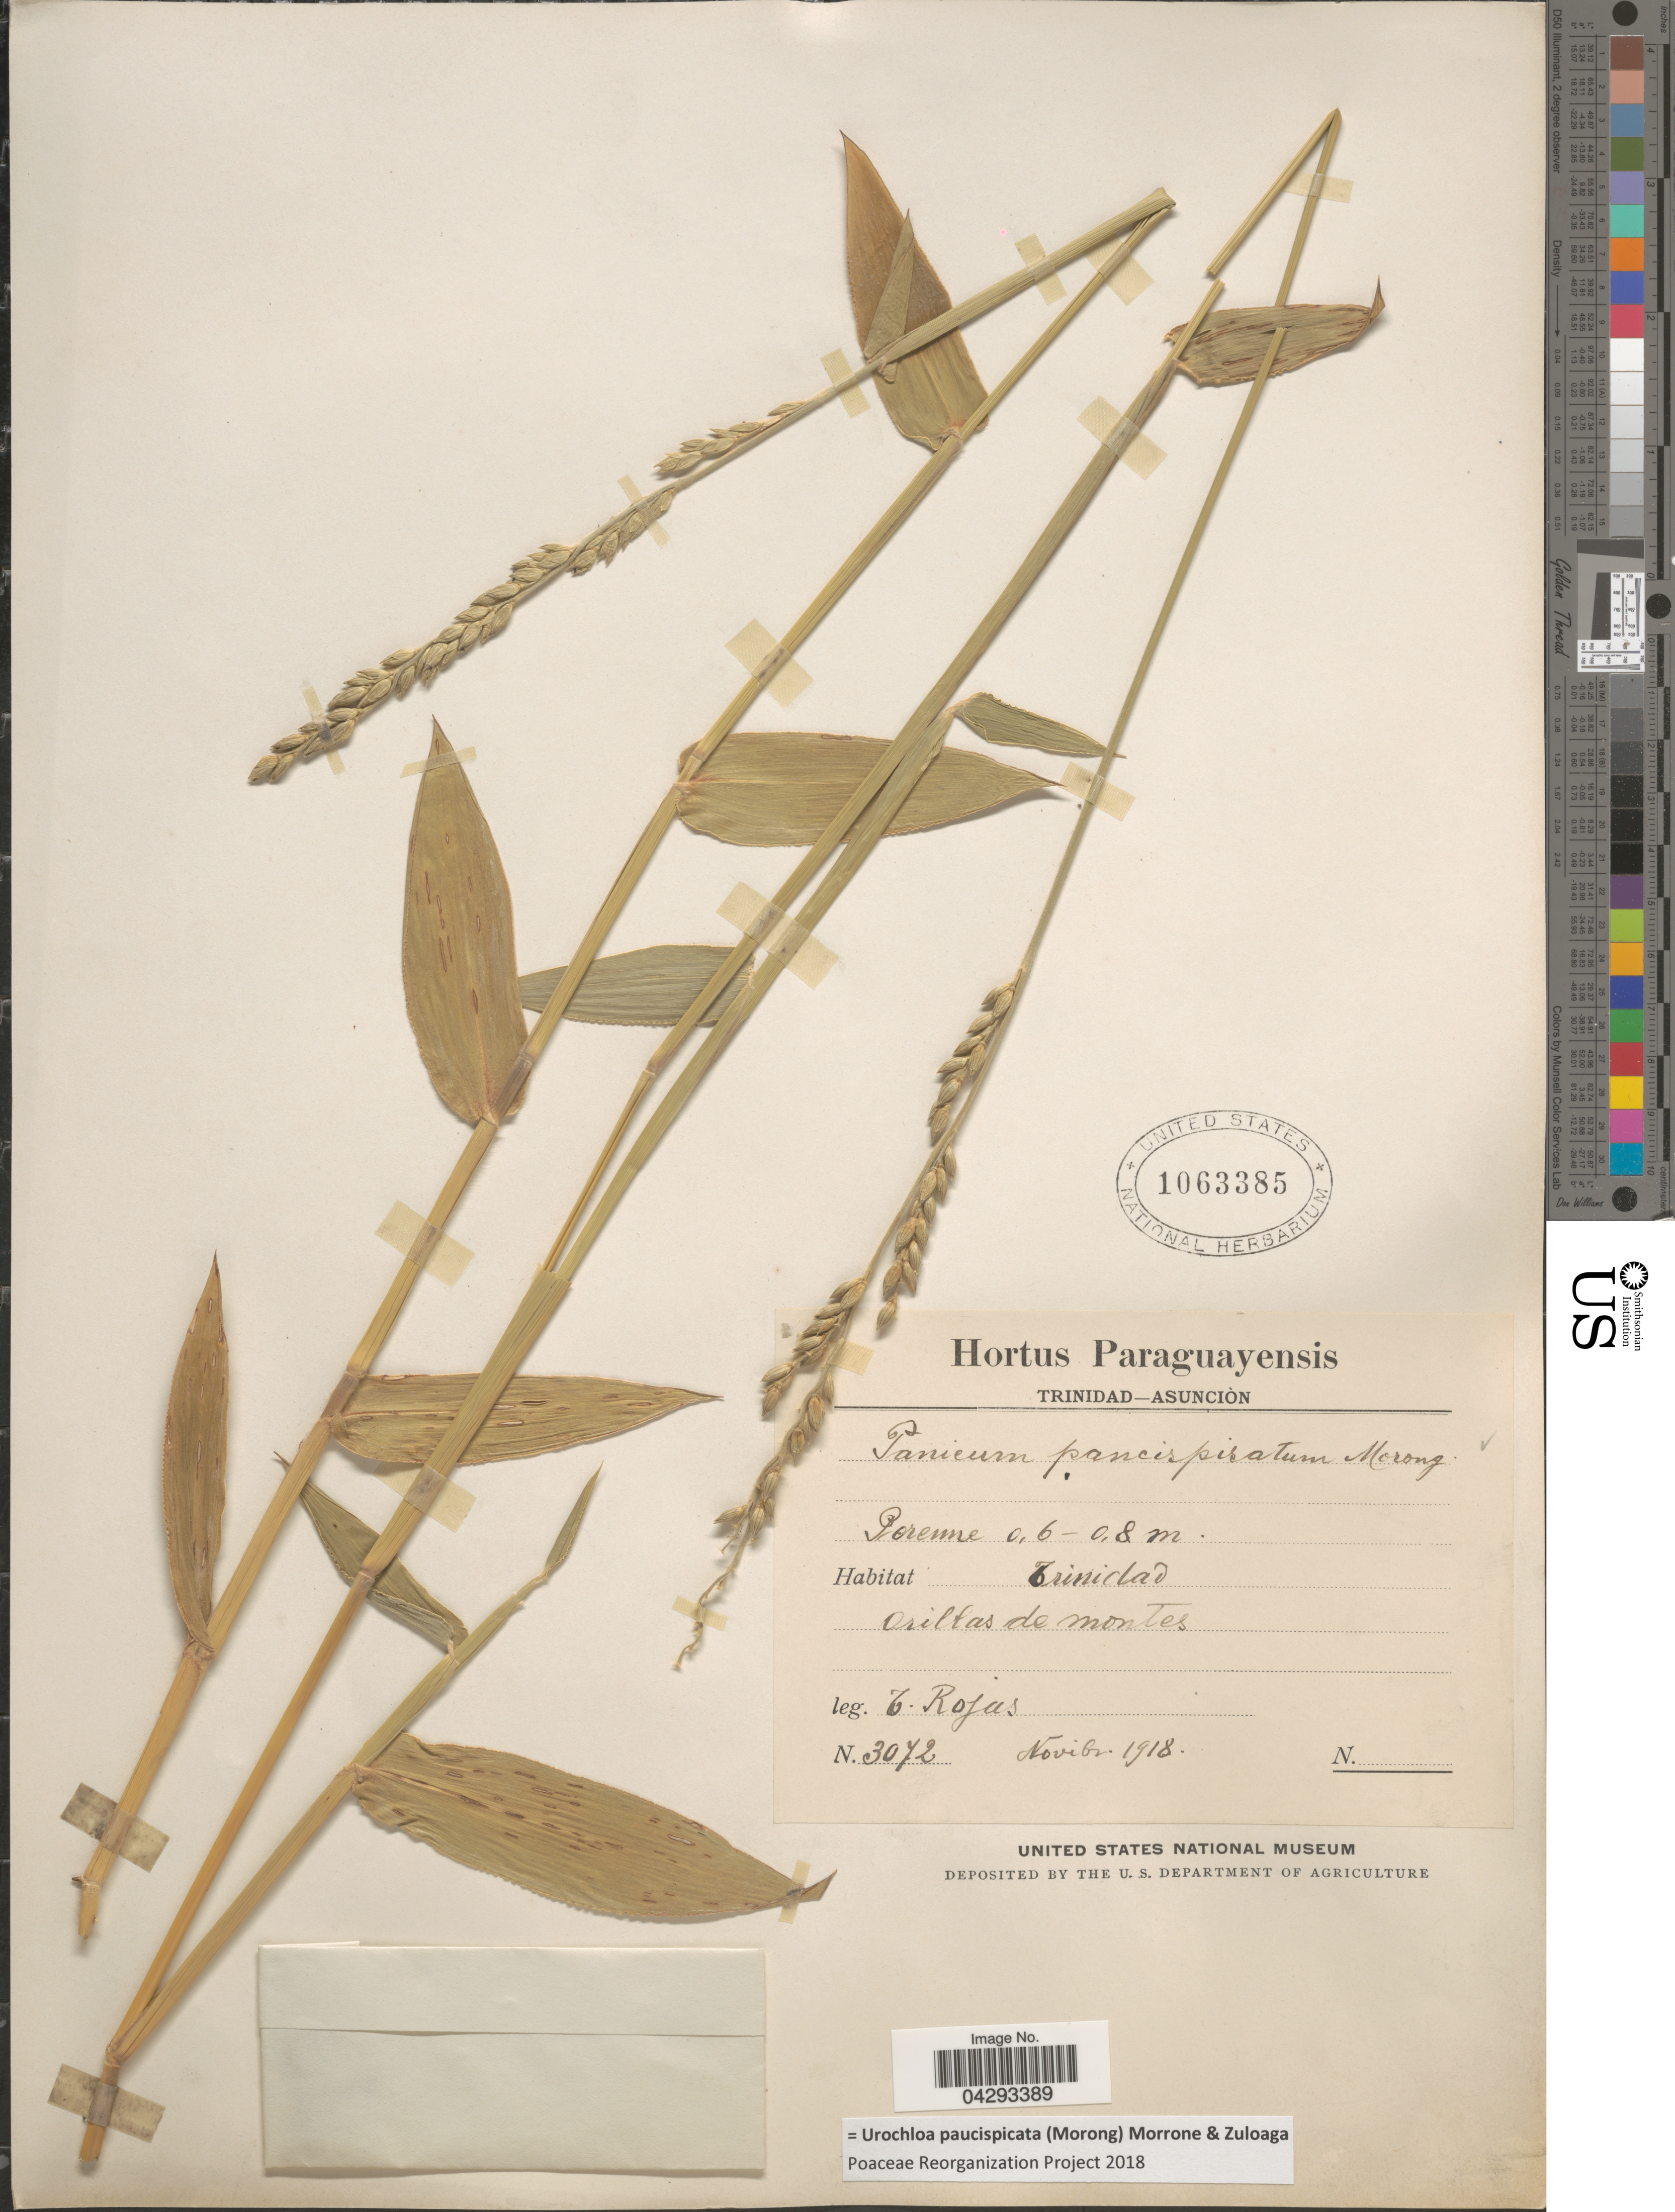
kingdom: Plantae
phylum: Tracheophyta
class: Liliopsida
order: Poales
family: Poaceae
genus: Urochloa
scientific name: Urochloa paucispicata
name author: (Morong) Morrone & Zuloaga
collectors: T. Rojas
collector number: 3072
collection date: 1918-11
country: Paraguay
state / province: Asuncion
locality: Trinidad. Orillas de montes.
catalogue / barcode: US 1063385